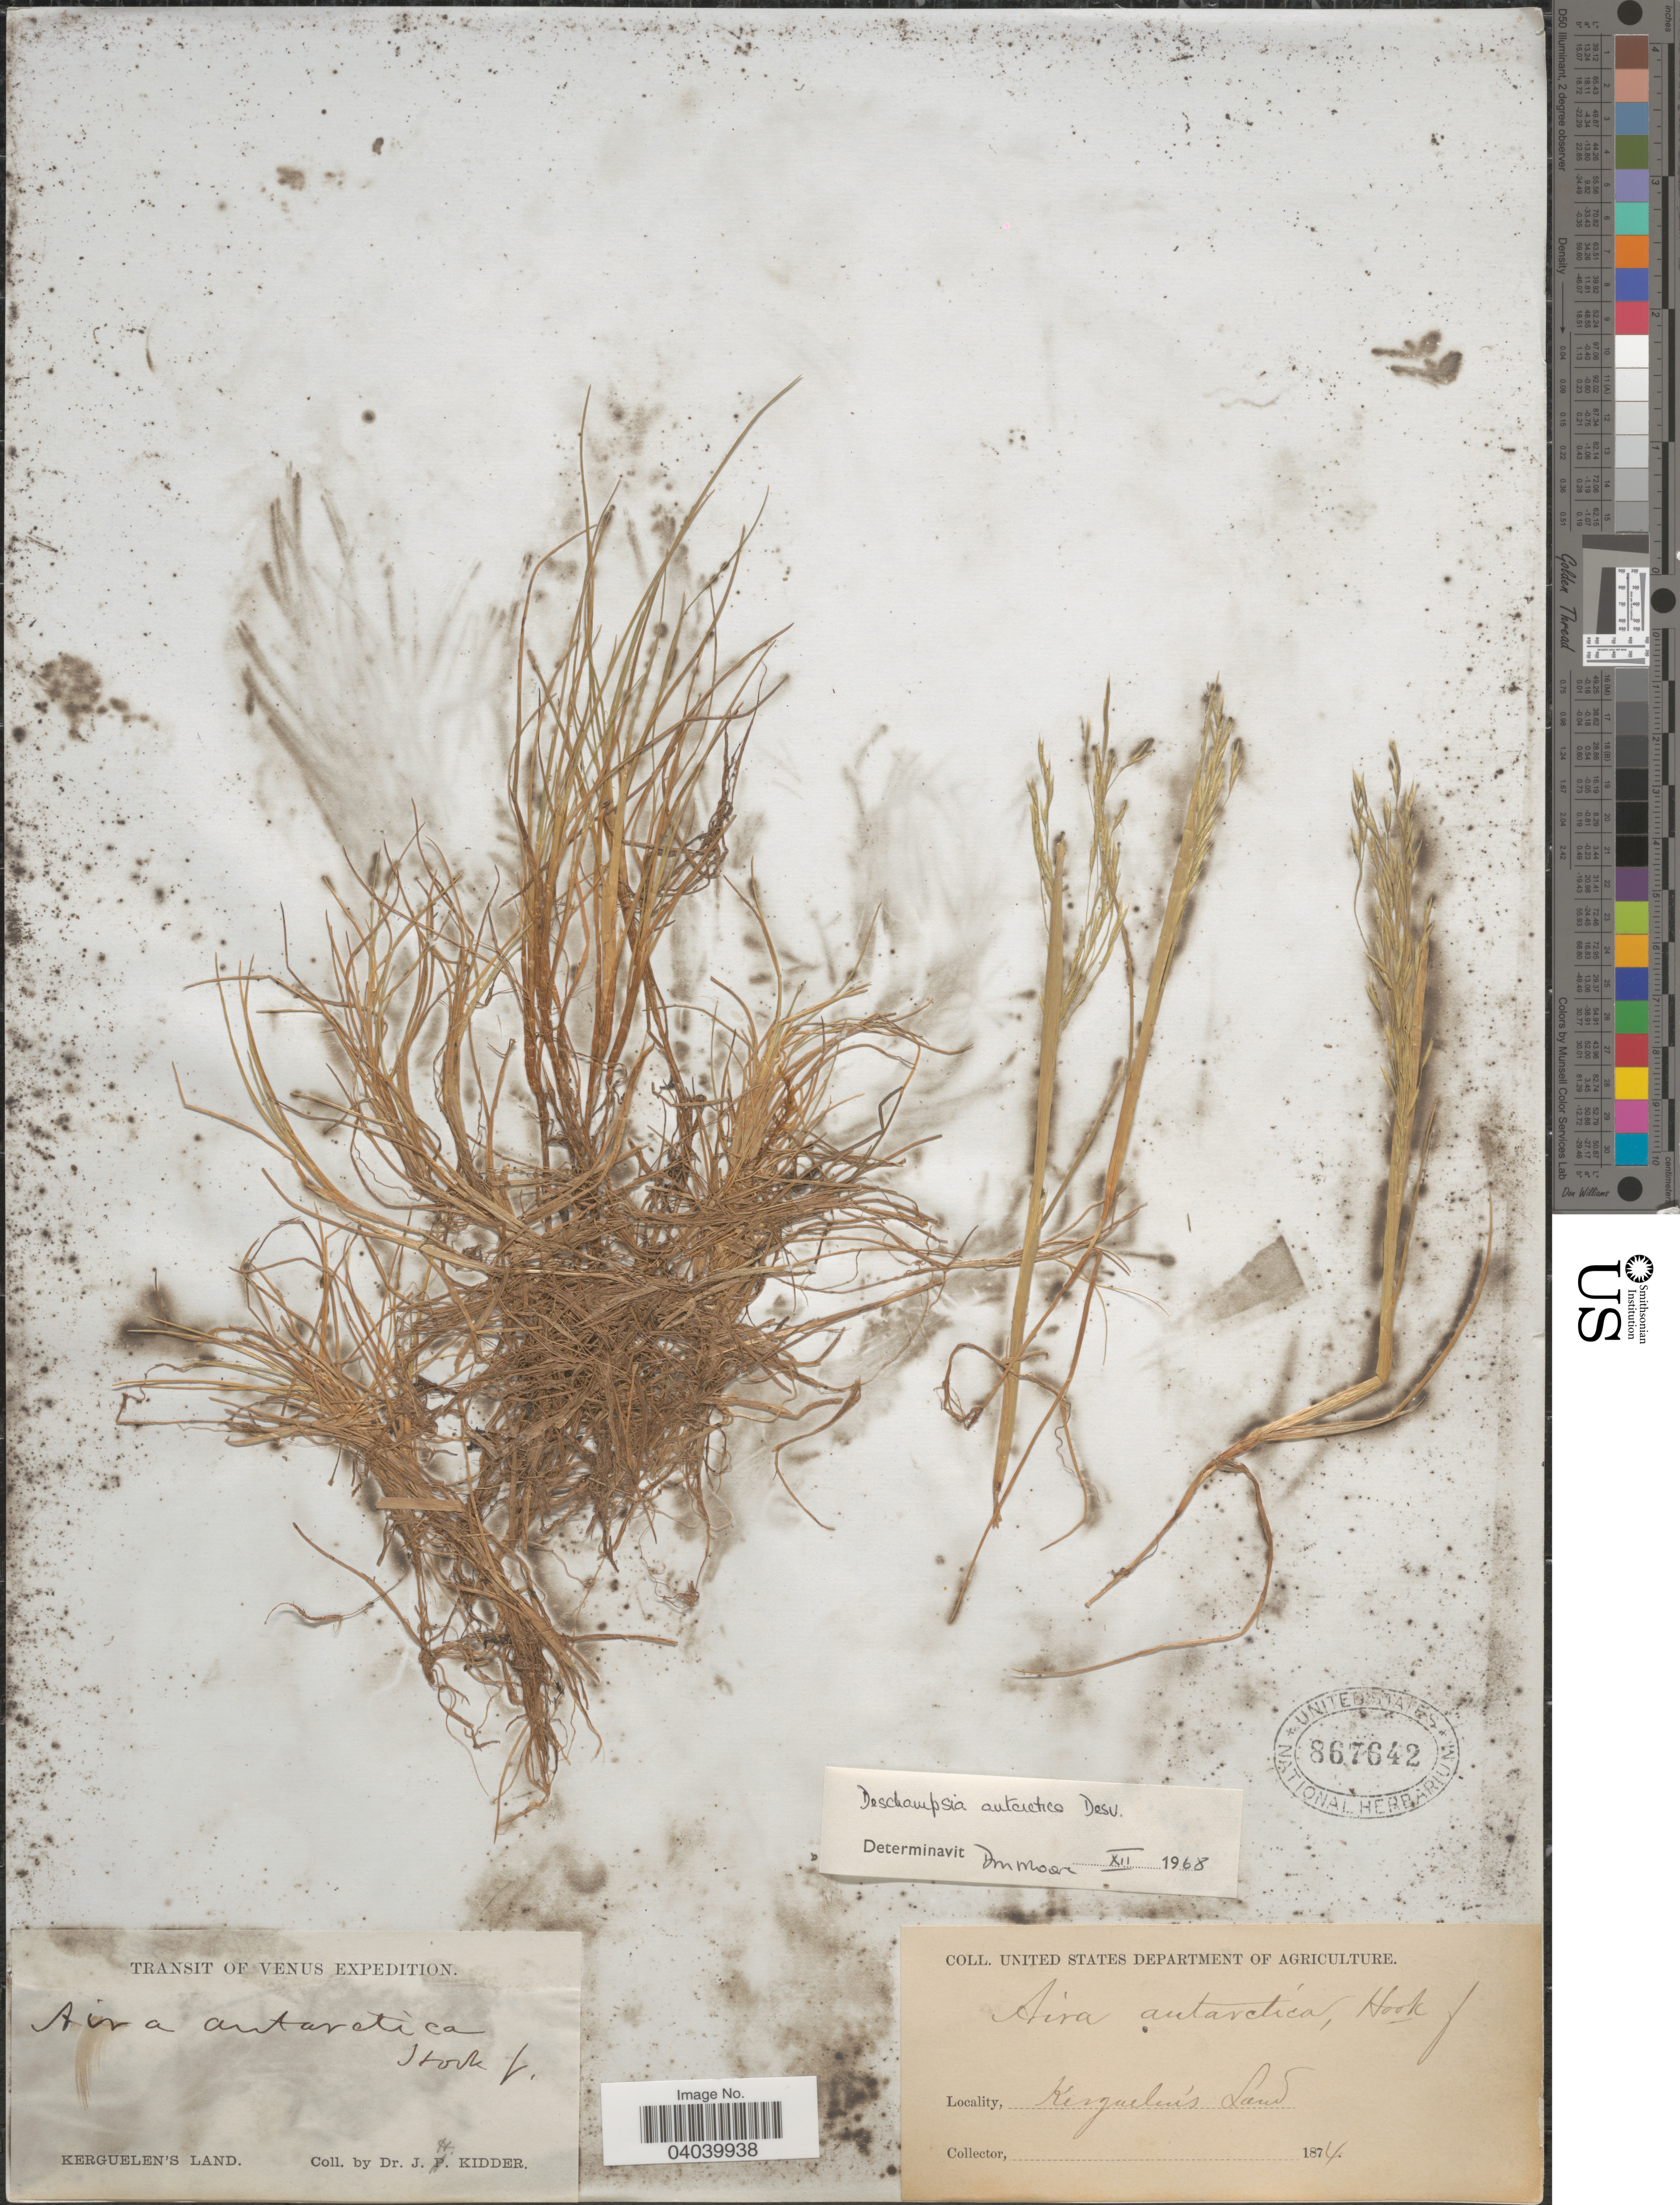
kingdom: Plantae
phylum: Tracheophyta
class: Liliopsida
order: Poales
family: Poaceae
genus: Deschampsia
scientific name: Deschampsia antarctica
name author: É. Desv.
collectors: J. Kidder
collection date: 1874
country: French Southern Territories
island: Kerguelen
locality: Kerguelen's Land.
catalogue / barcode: US 867642